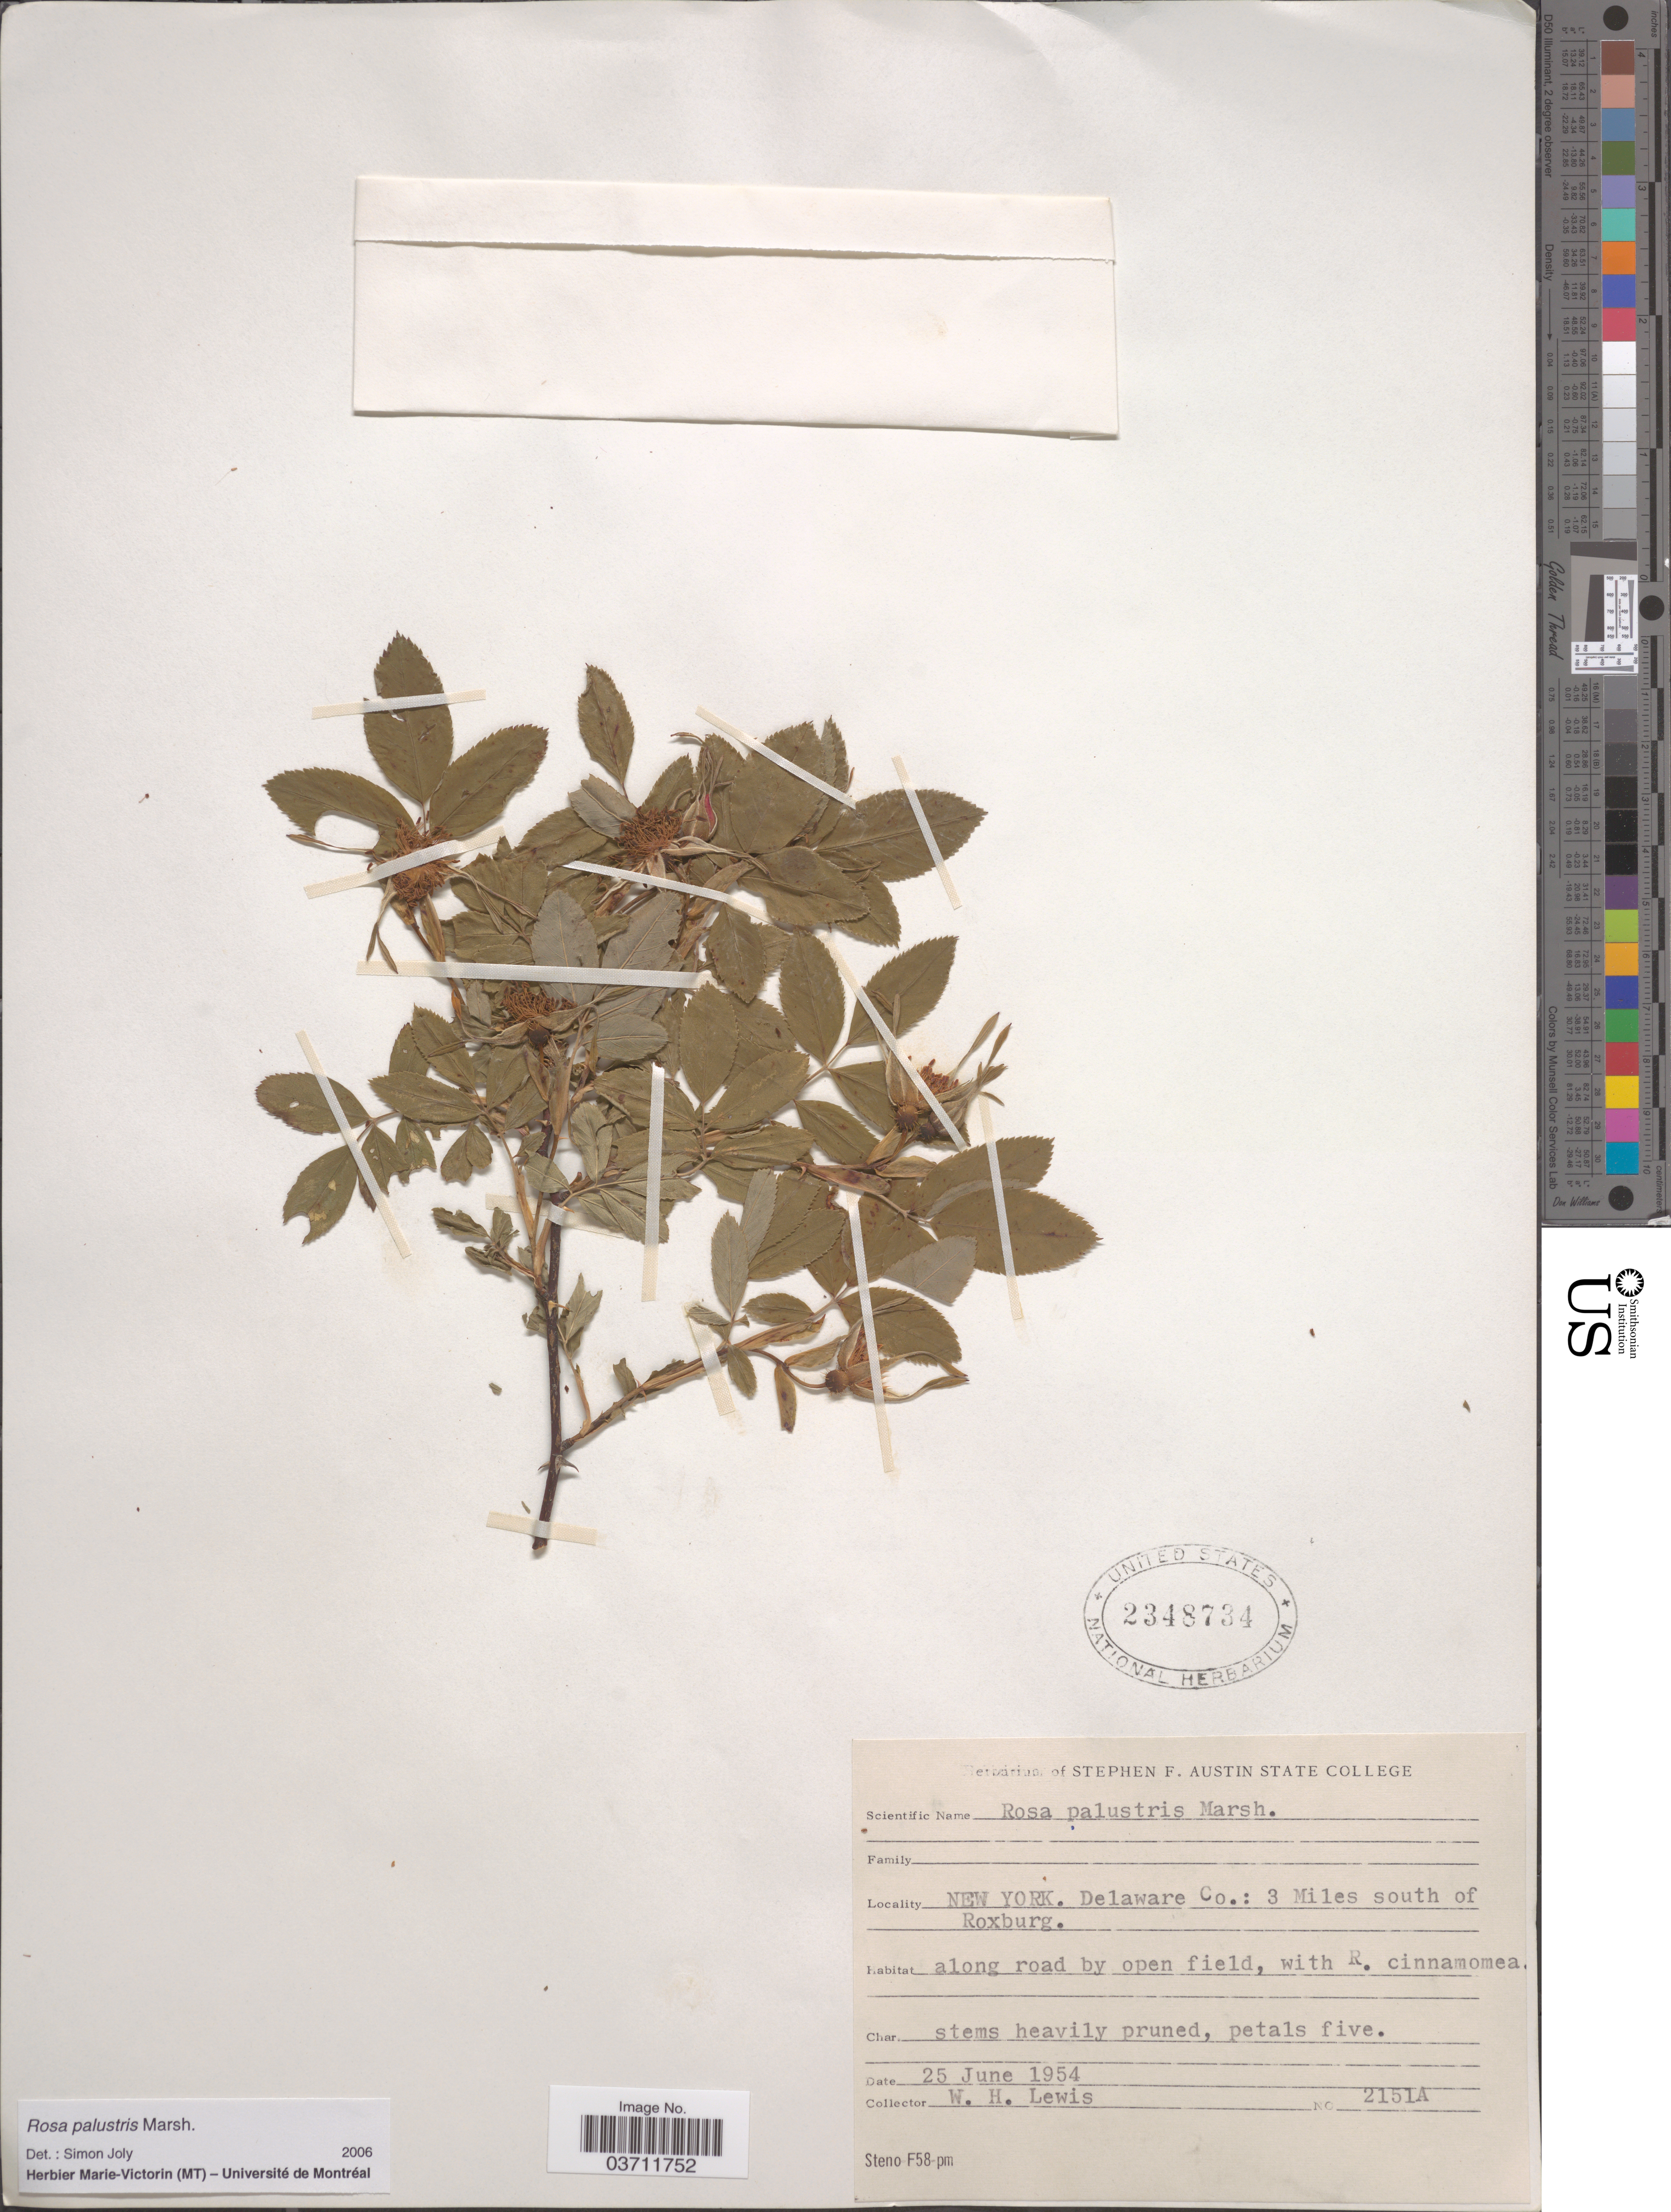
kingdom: Plantae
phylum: Tracheophyta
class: Magnoliopsida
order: Rosales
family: Rosaceae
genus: Rosa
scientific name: Rosa palustris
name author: Marshall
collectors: W. H. Lewis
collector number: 2151A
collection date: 1954-06-25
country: United States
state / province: New York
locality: Delaware Co.: 3 Miles south of Roxburg.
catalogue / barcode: US 2348734